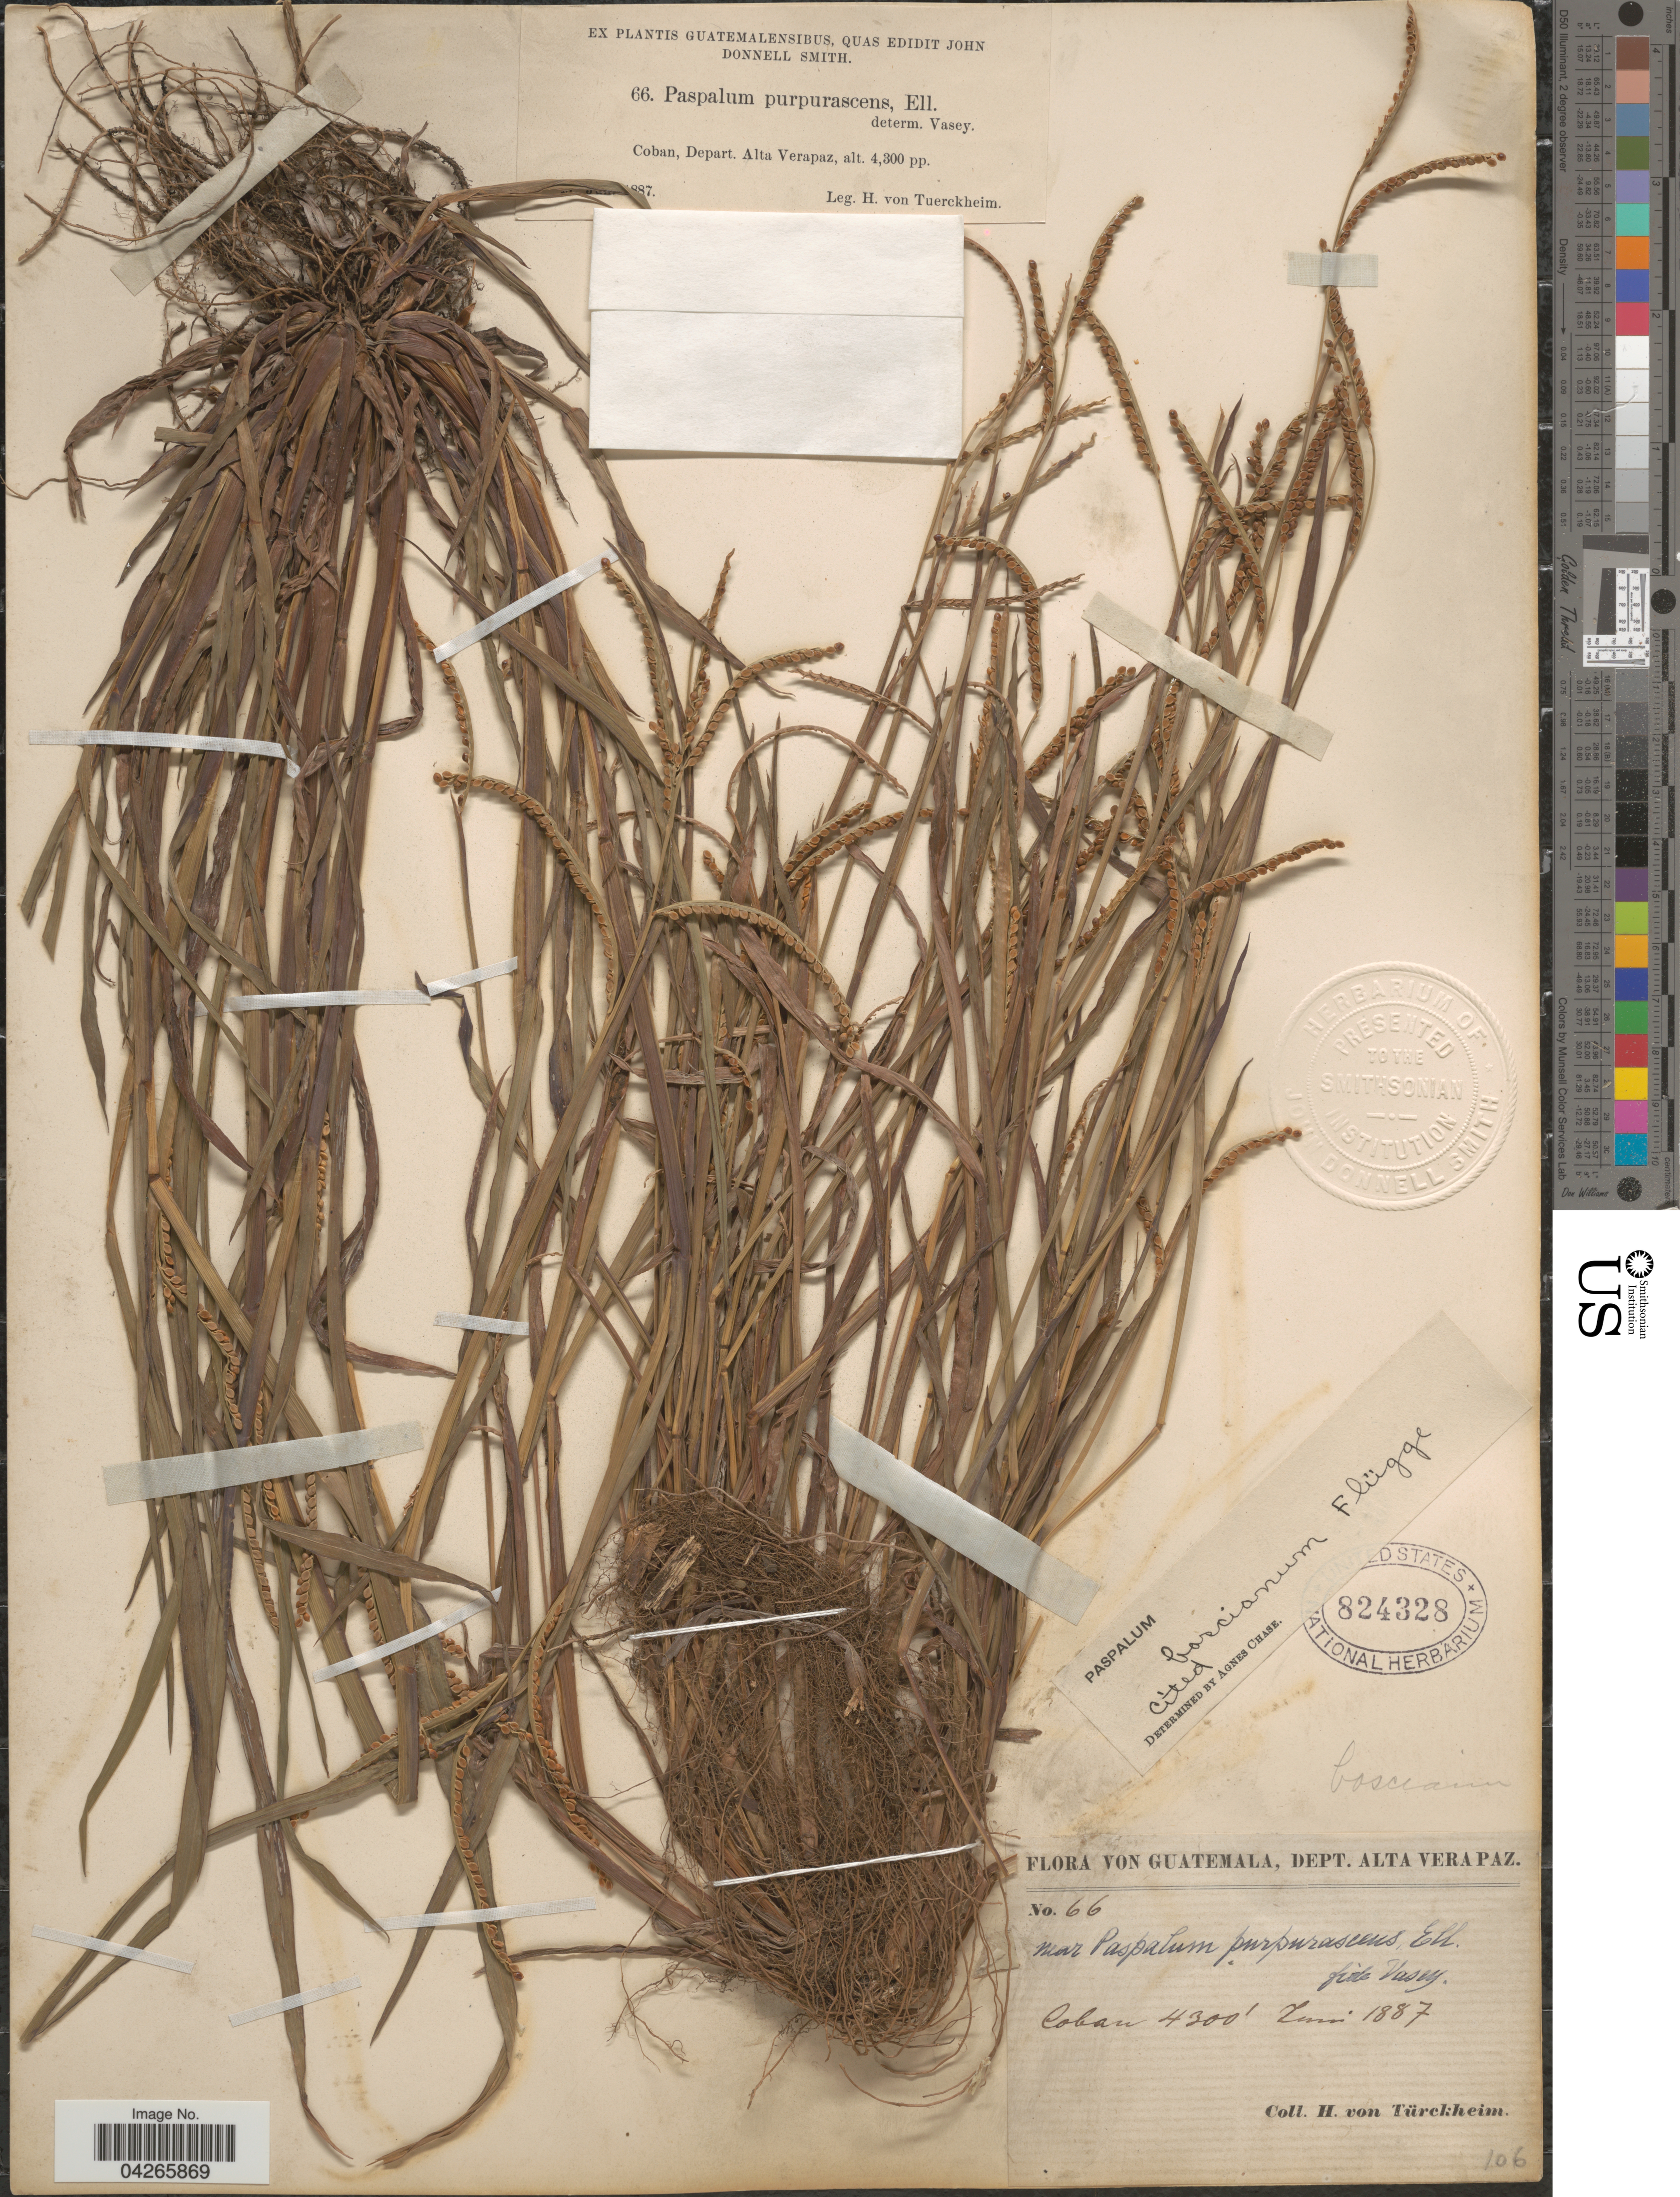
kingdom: Plantae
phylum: Tracheophyta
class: Liliopsida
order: Poales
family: Poaceae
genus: Paspalum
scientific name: Paspalum scrobiculatum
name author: L.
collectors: H. von Türckheim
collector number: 66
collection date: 1887-06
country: Guatemala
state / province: Alta Verapaz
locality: Dept. Alta Vera Paz. Coban.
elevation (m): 1311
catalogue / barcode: US 824328